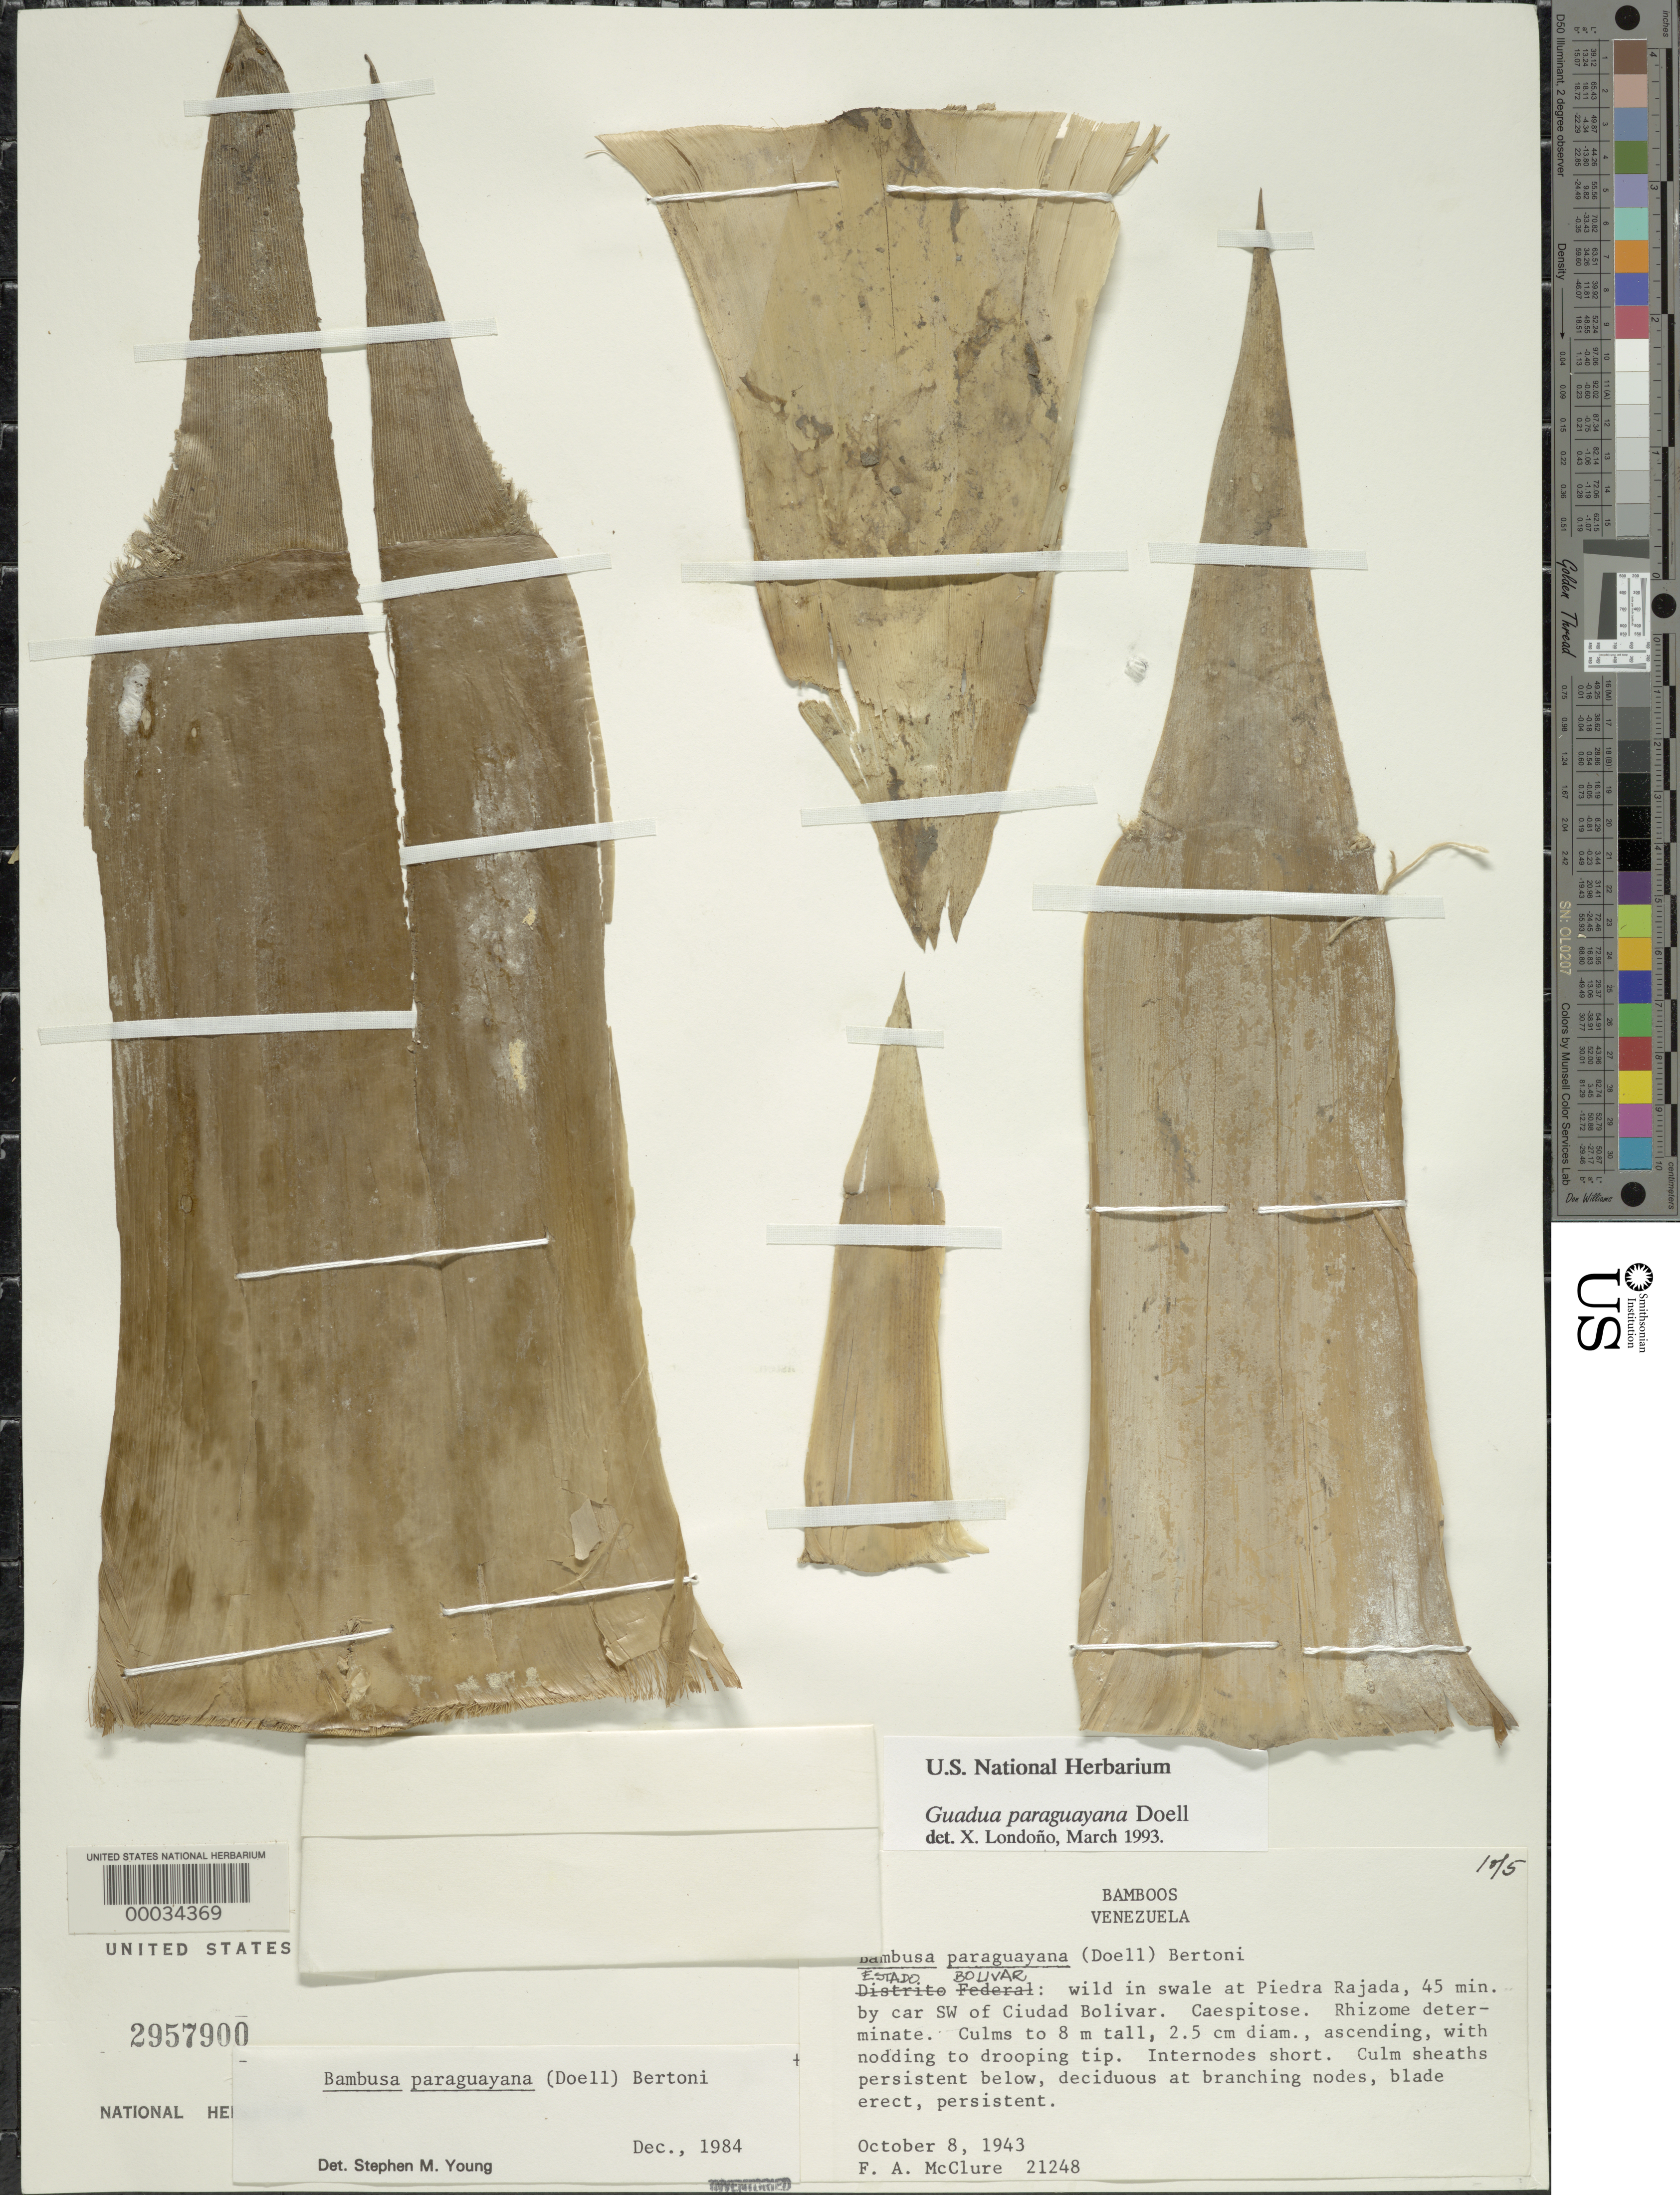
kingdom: Plantae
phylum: Tracheophyta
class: Liliopsida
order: Poales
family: Poaceae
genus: Guadua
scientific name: Guadua paraguayana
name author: Döll in Mart.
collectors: F. A. McClure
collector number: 21248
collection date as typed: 08 Oct 1943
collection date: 1943-10-08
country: Venezuela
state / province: Bolivar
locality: Piedra rajada, ciudad bolivar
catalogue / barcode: US 2957900